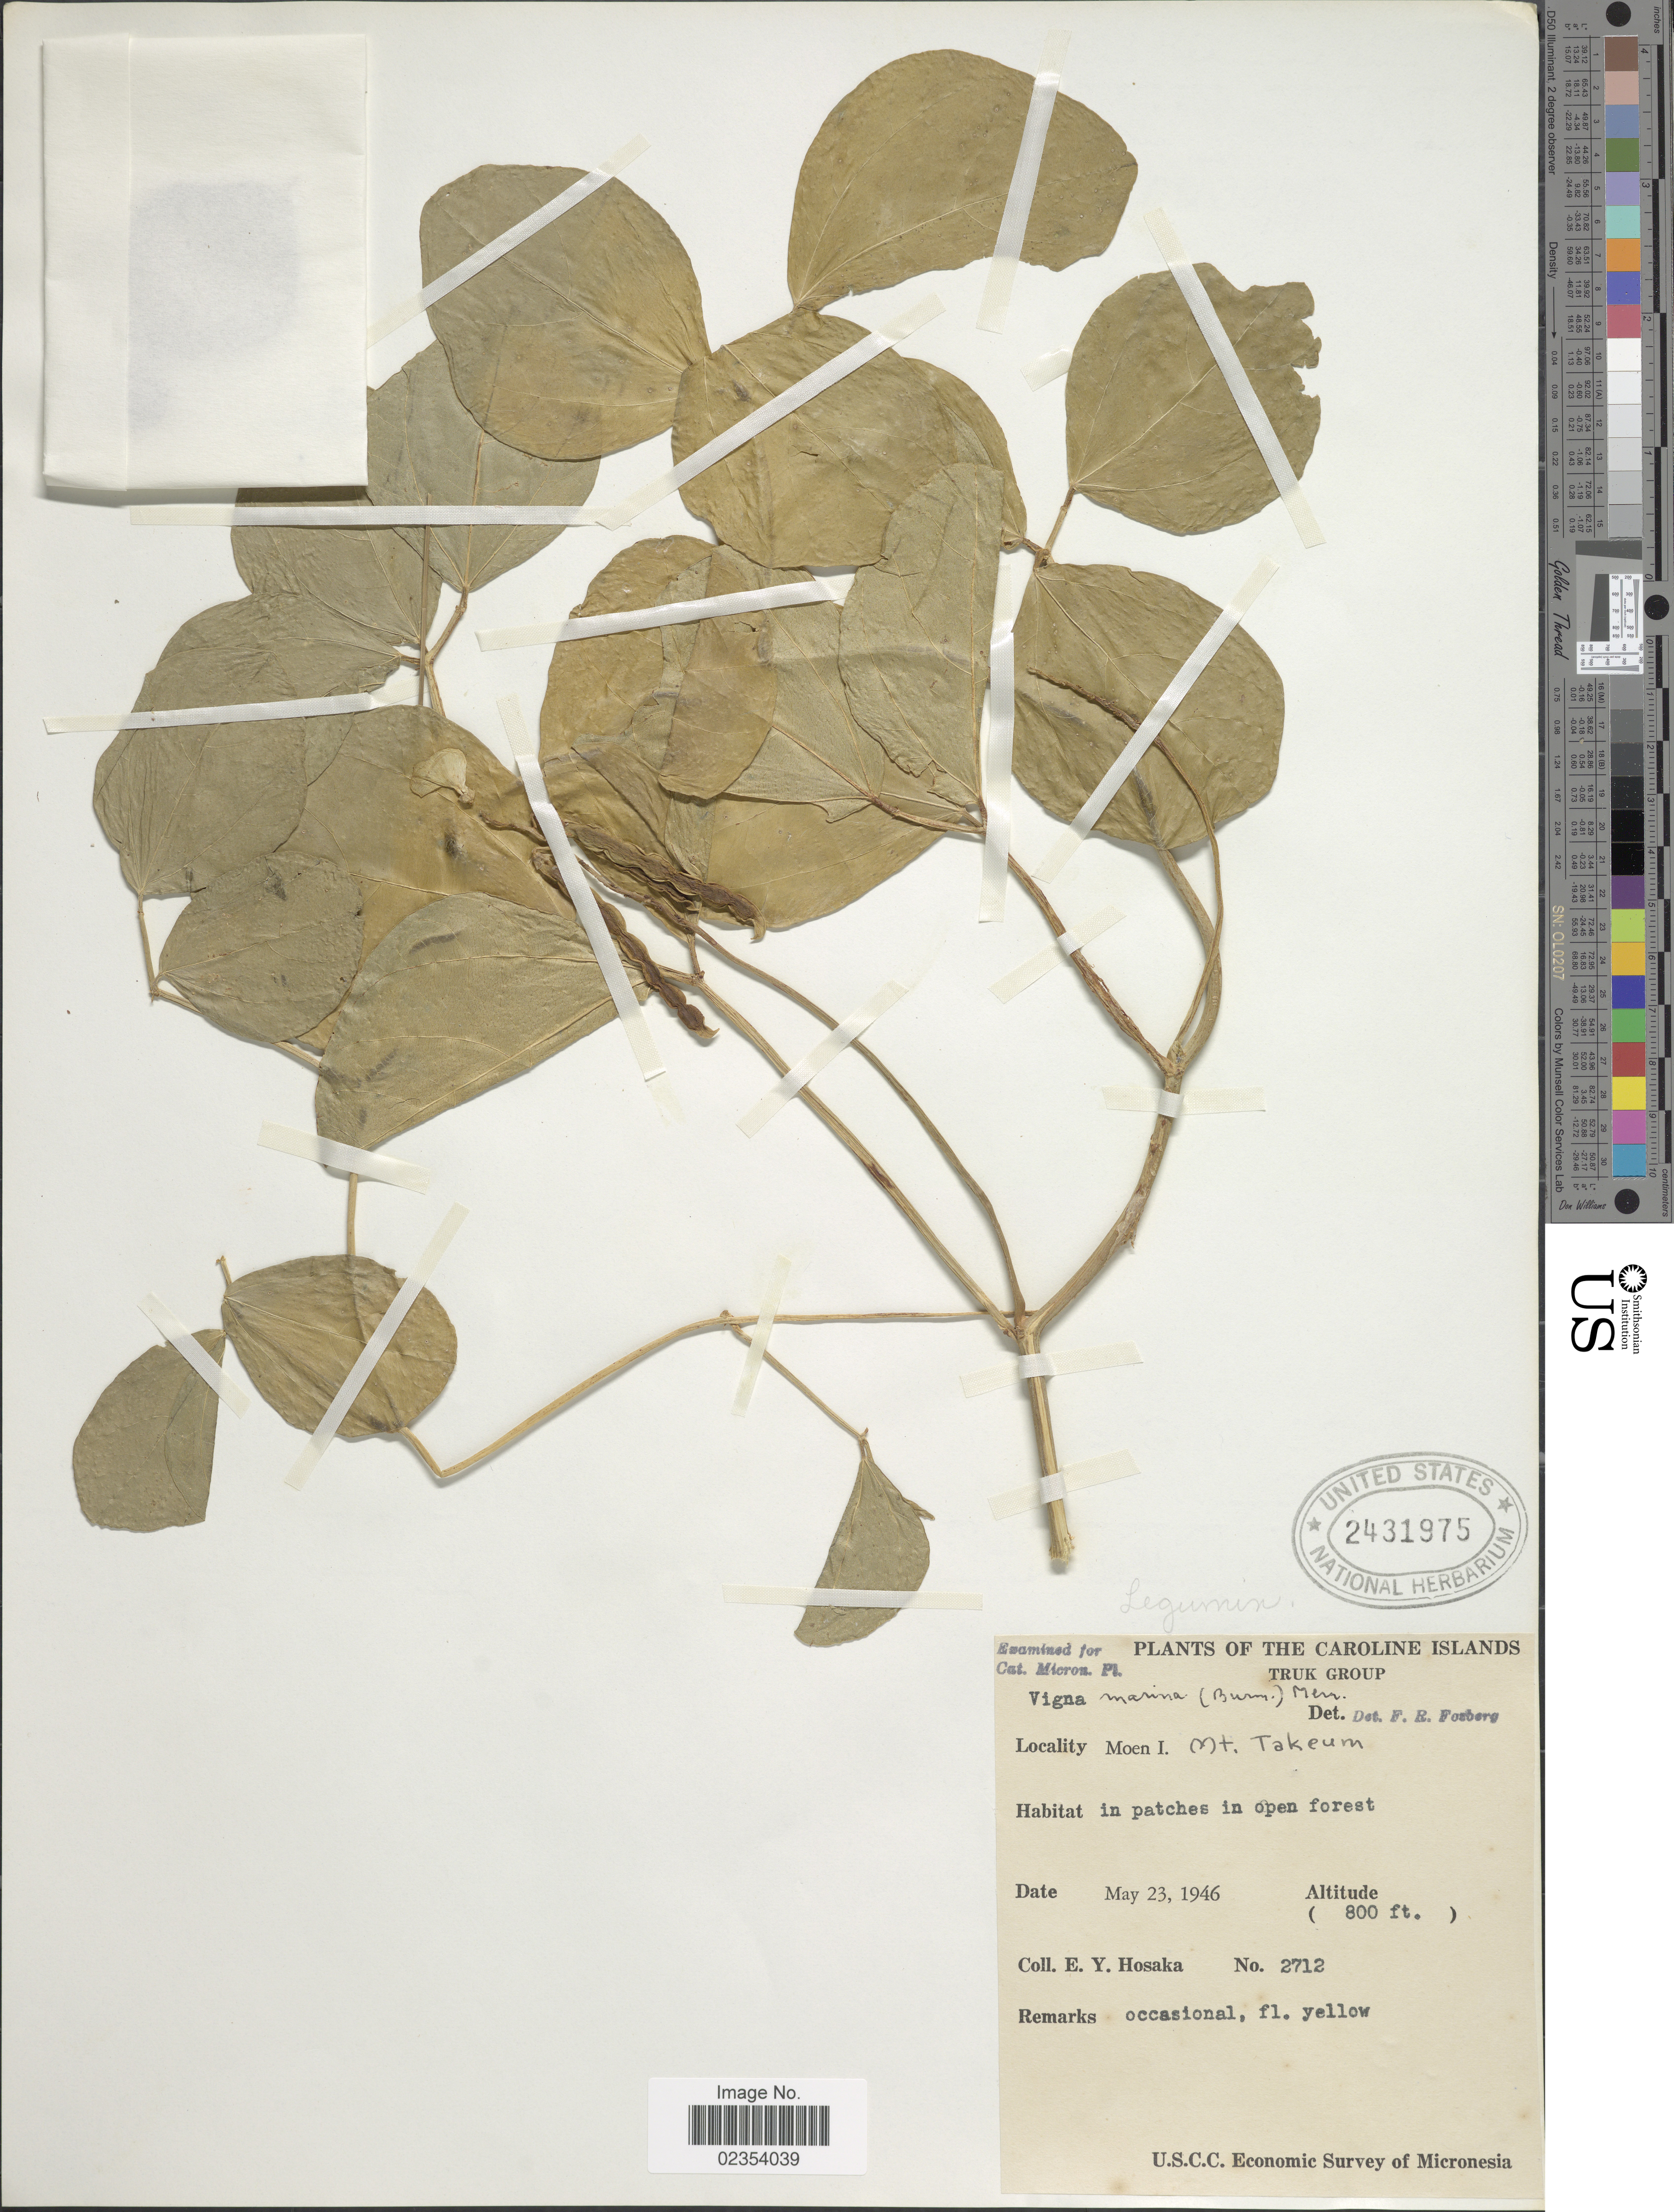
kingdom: Plantae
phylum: Tracheophyta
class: Magnoliopsida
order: Fabales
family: Fabaceae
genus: Vigna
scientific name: Vigna marina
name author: (Burm.) Merr.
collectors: E. Y. Hosaka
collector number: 2712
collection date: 1946-05-23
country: Micronesia, Federated States of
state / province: Truk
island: Moen [Wono]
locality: Caroline Islands. Truk Group. Moen I. Mt. Takeum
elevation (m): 244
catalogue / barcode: US 2431975